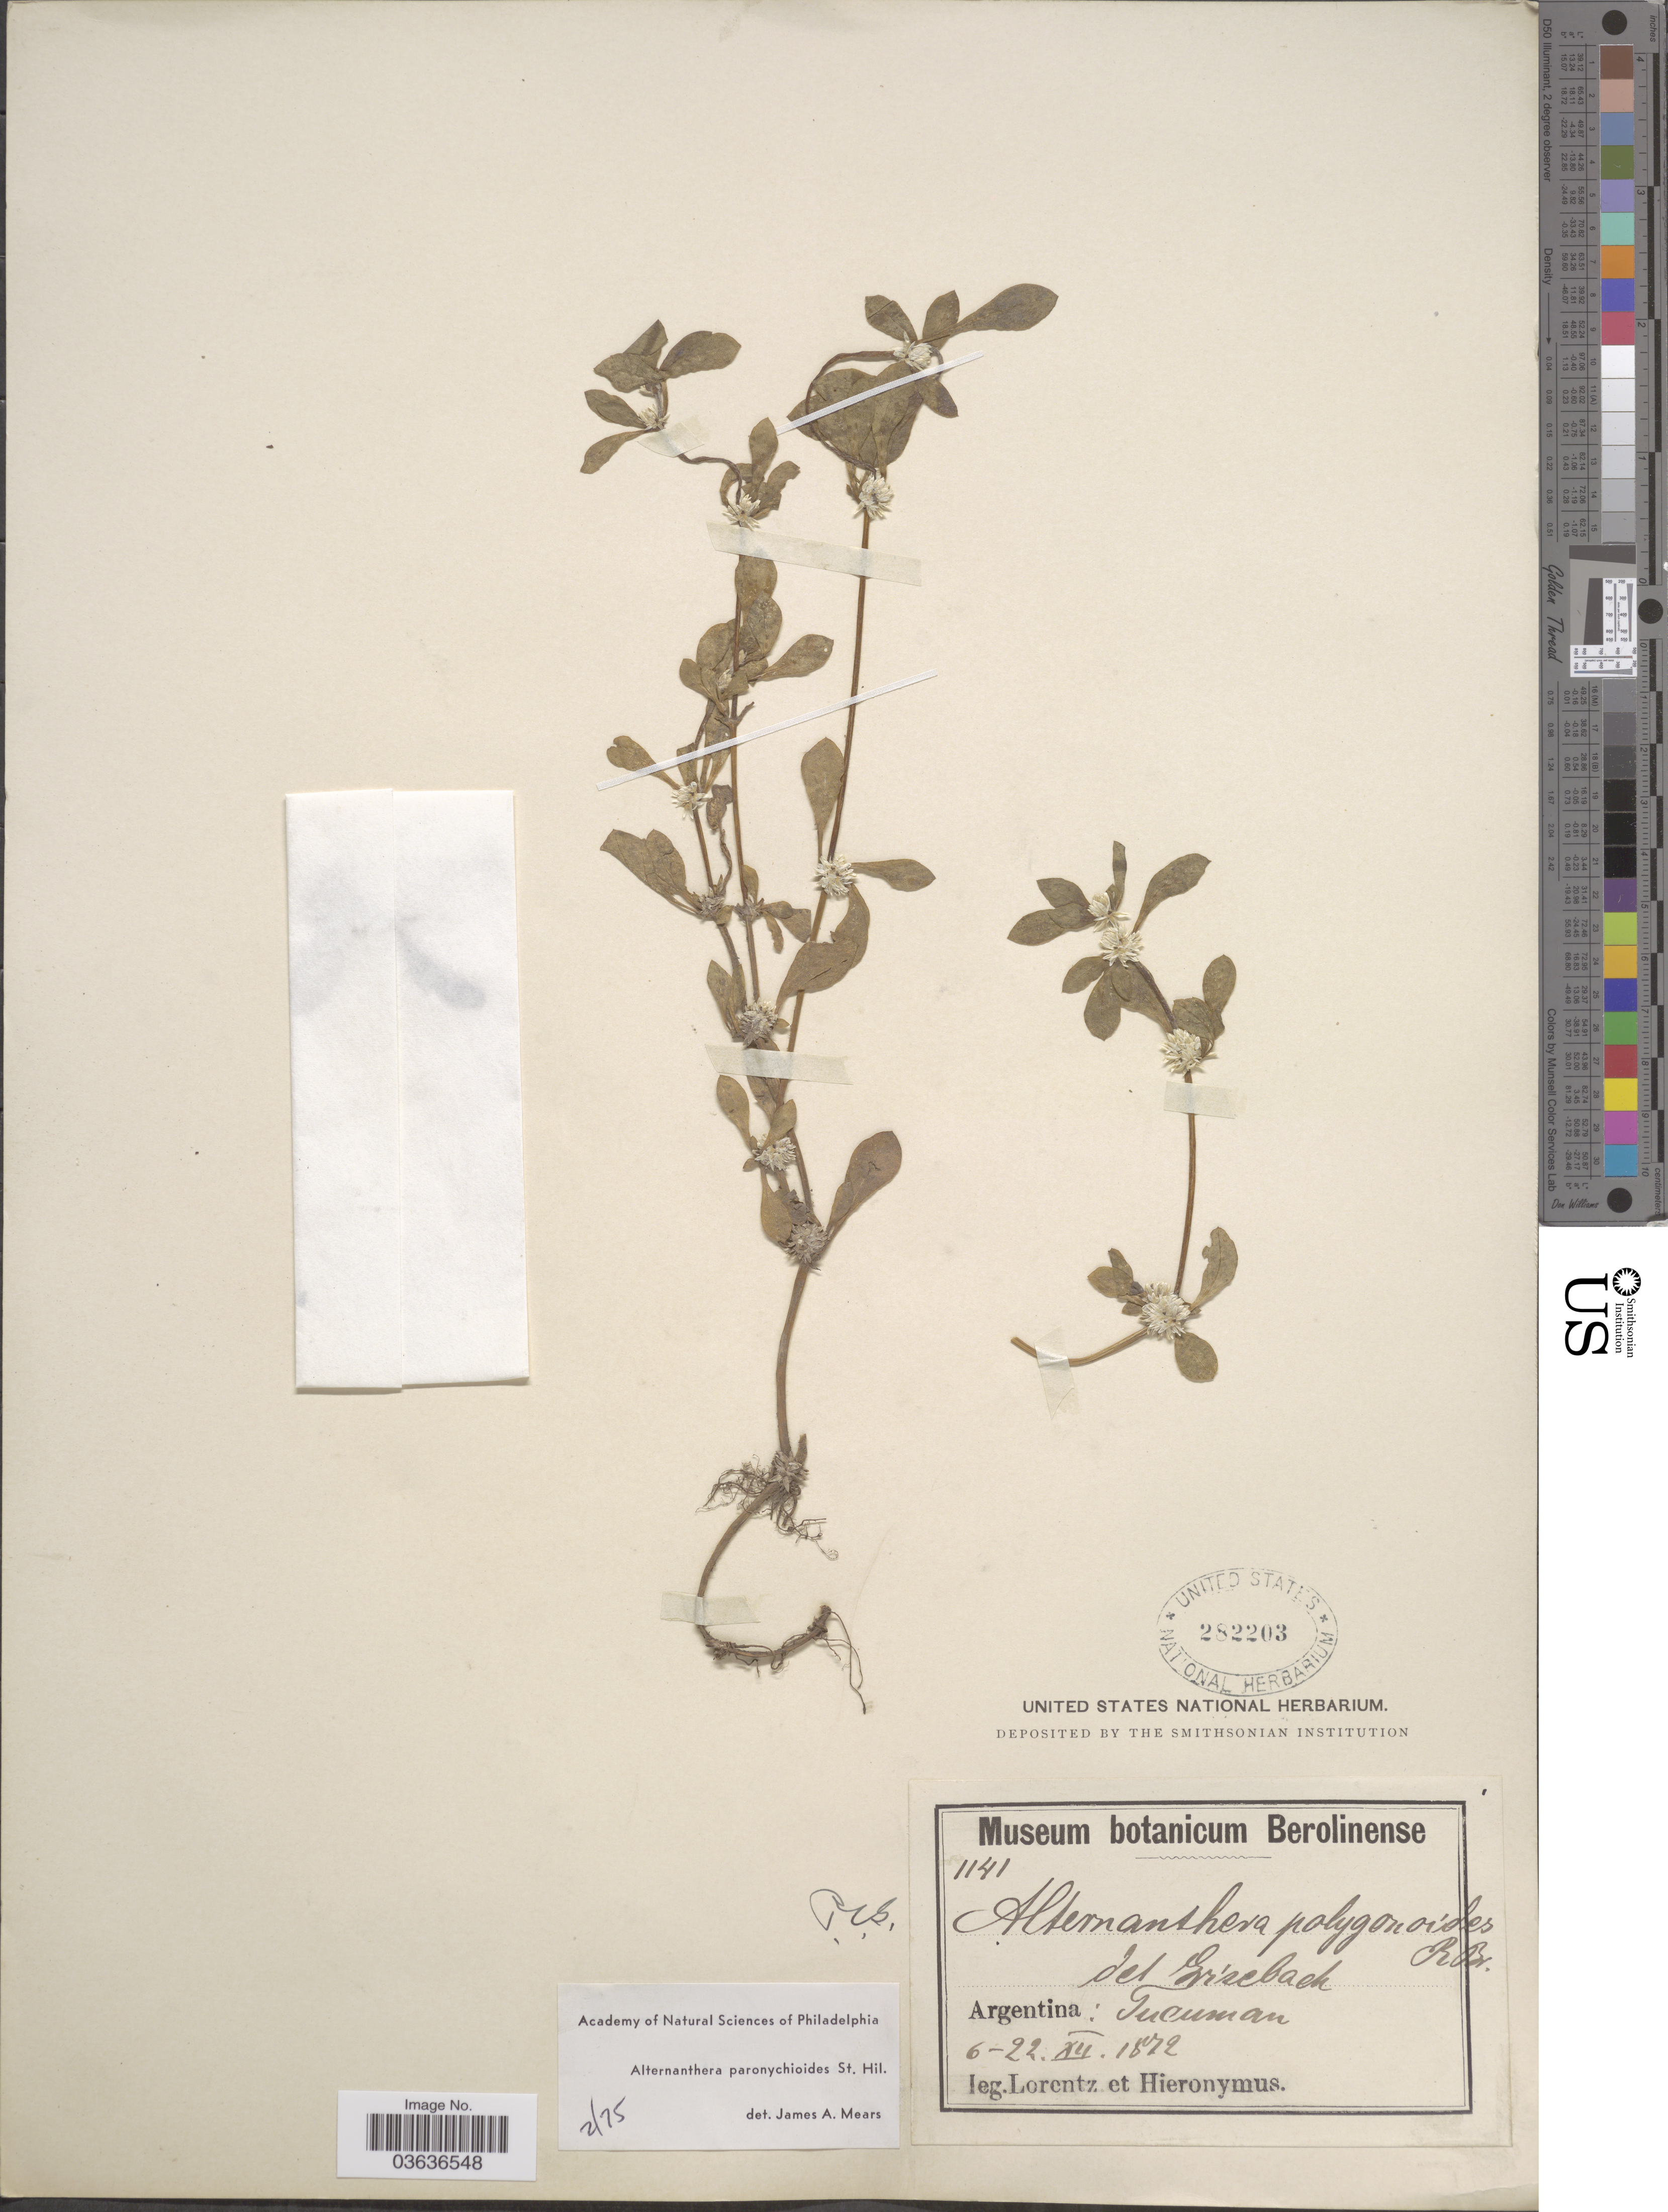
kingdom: Plantae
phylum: Tracheophyta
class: Magnoliopsida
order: Caryophyllales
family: Amaranthaceae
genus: Alternanthera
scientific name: Alternanthera polygonoides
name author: (L.) R. Br. ex Sweet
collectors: -. Lorentz & -. Hieronymus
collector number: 1141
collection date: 1872-12-06/1872-12-22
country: Argentina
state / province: Tucuman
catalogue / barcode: US 282203